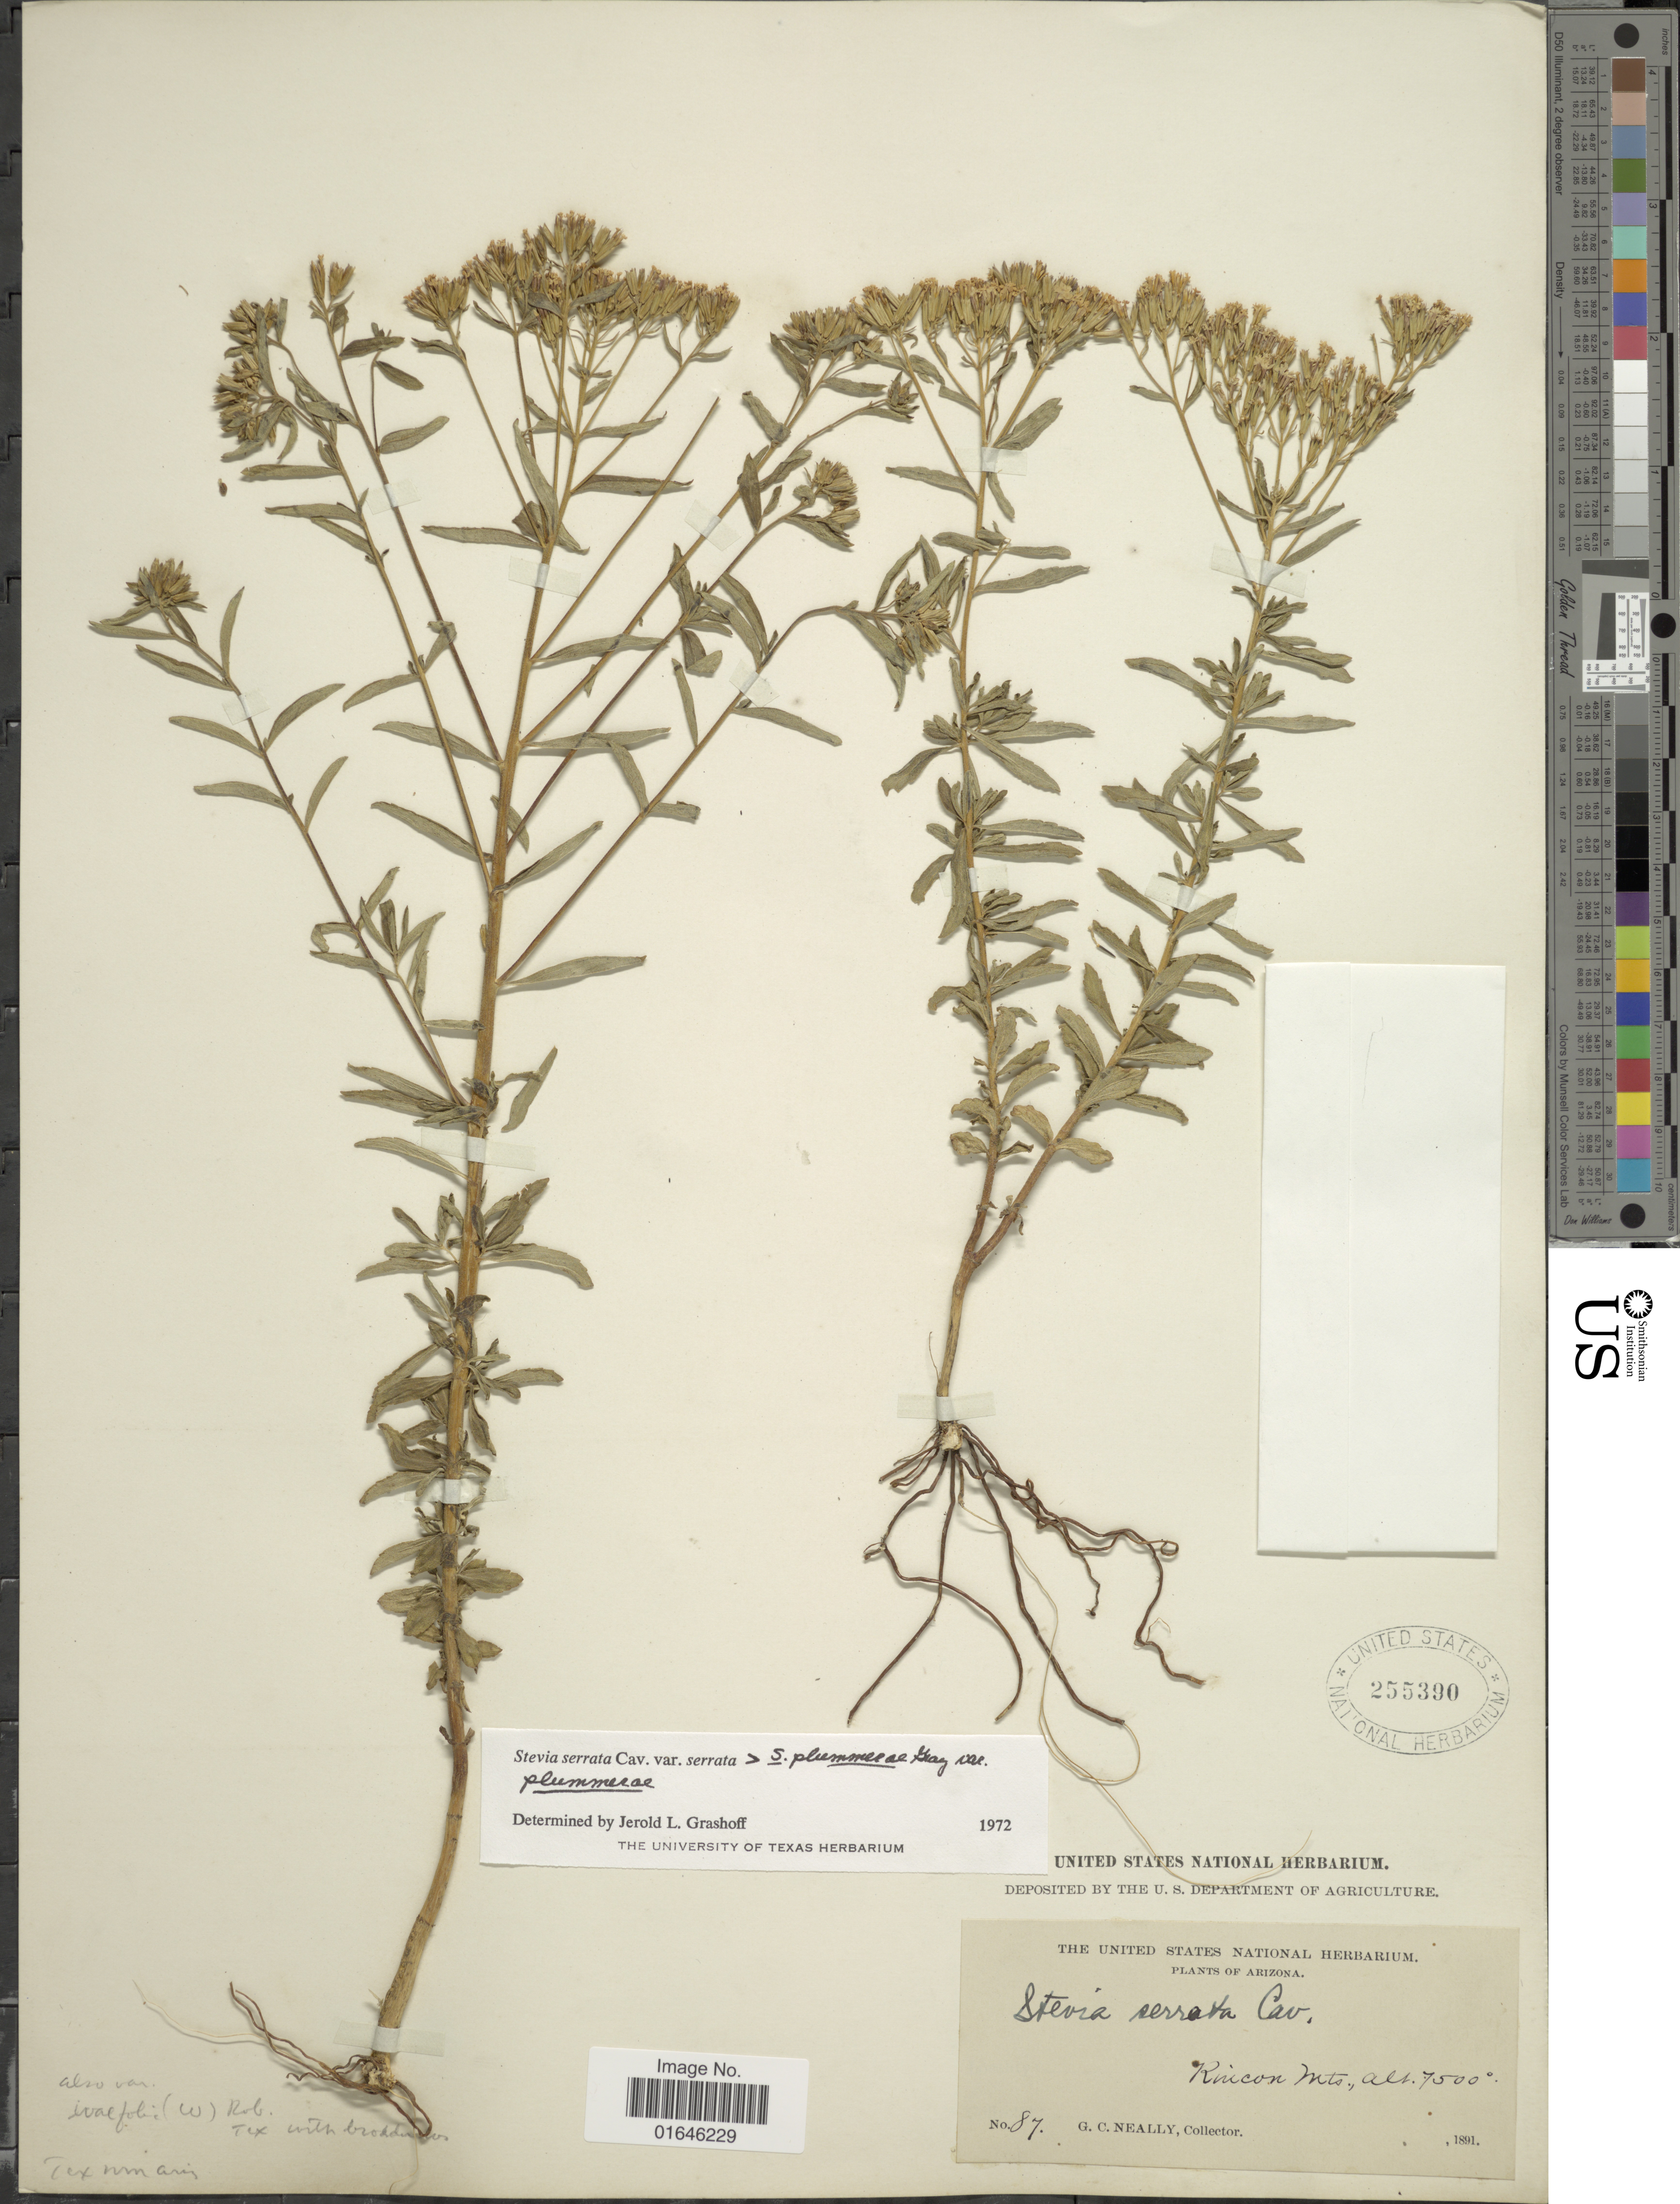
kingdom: Plantae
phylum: Tracheophyta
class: Magnoliopsida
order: Asterales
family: Asteraceae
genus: Stevia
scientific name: Stevia serrata x S. plummerae A. Gray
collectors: G. Neally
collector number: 87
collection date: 1891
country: United States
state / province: Arizona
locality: Rincon Mts.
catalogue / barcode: US 255390